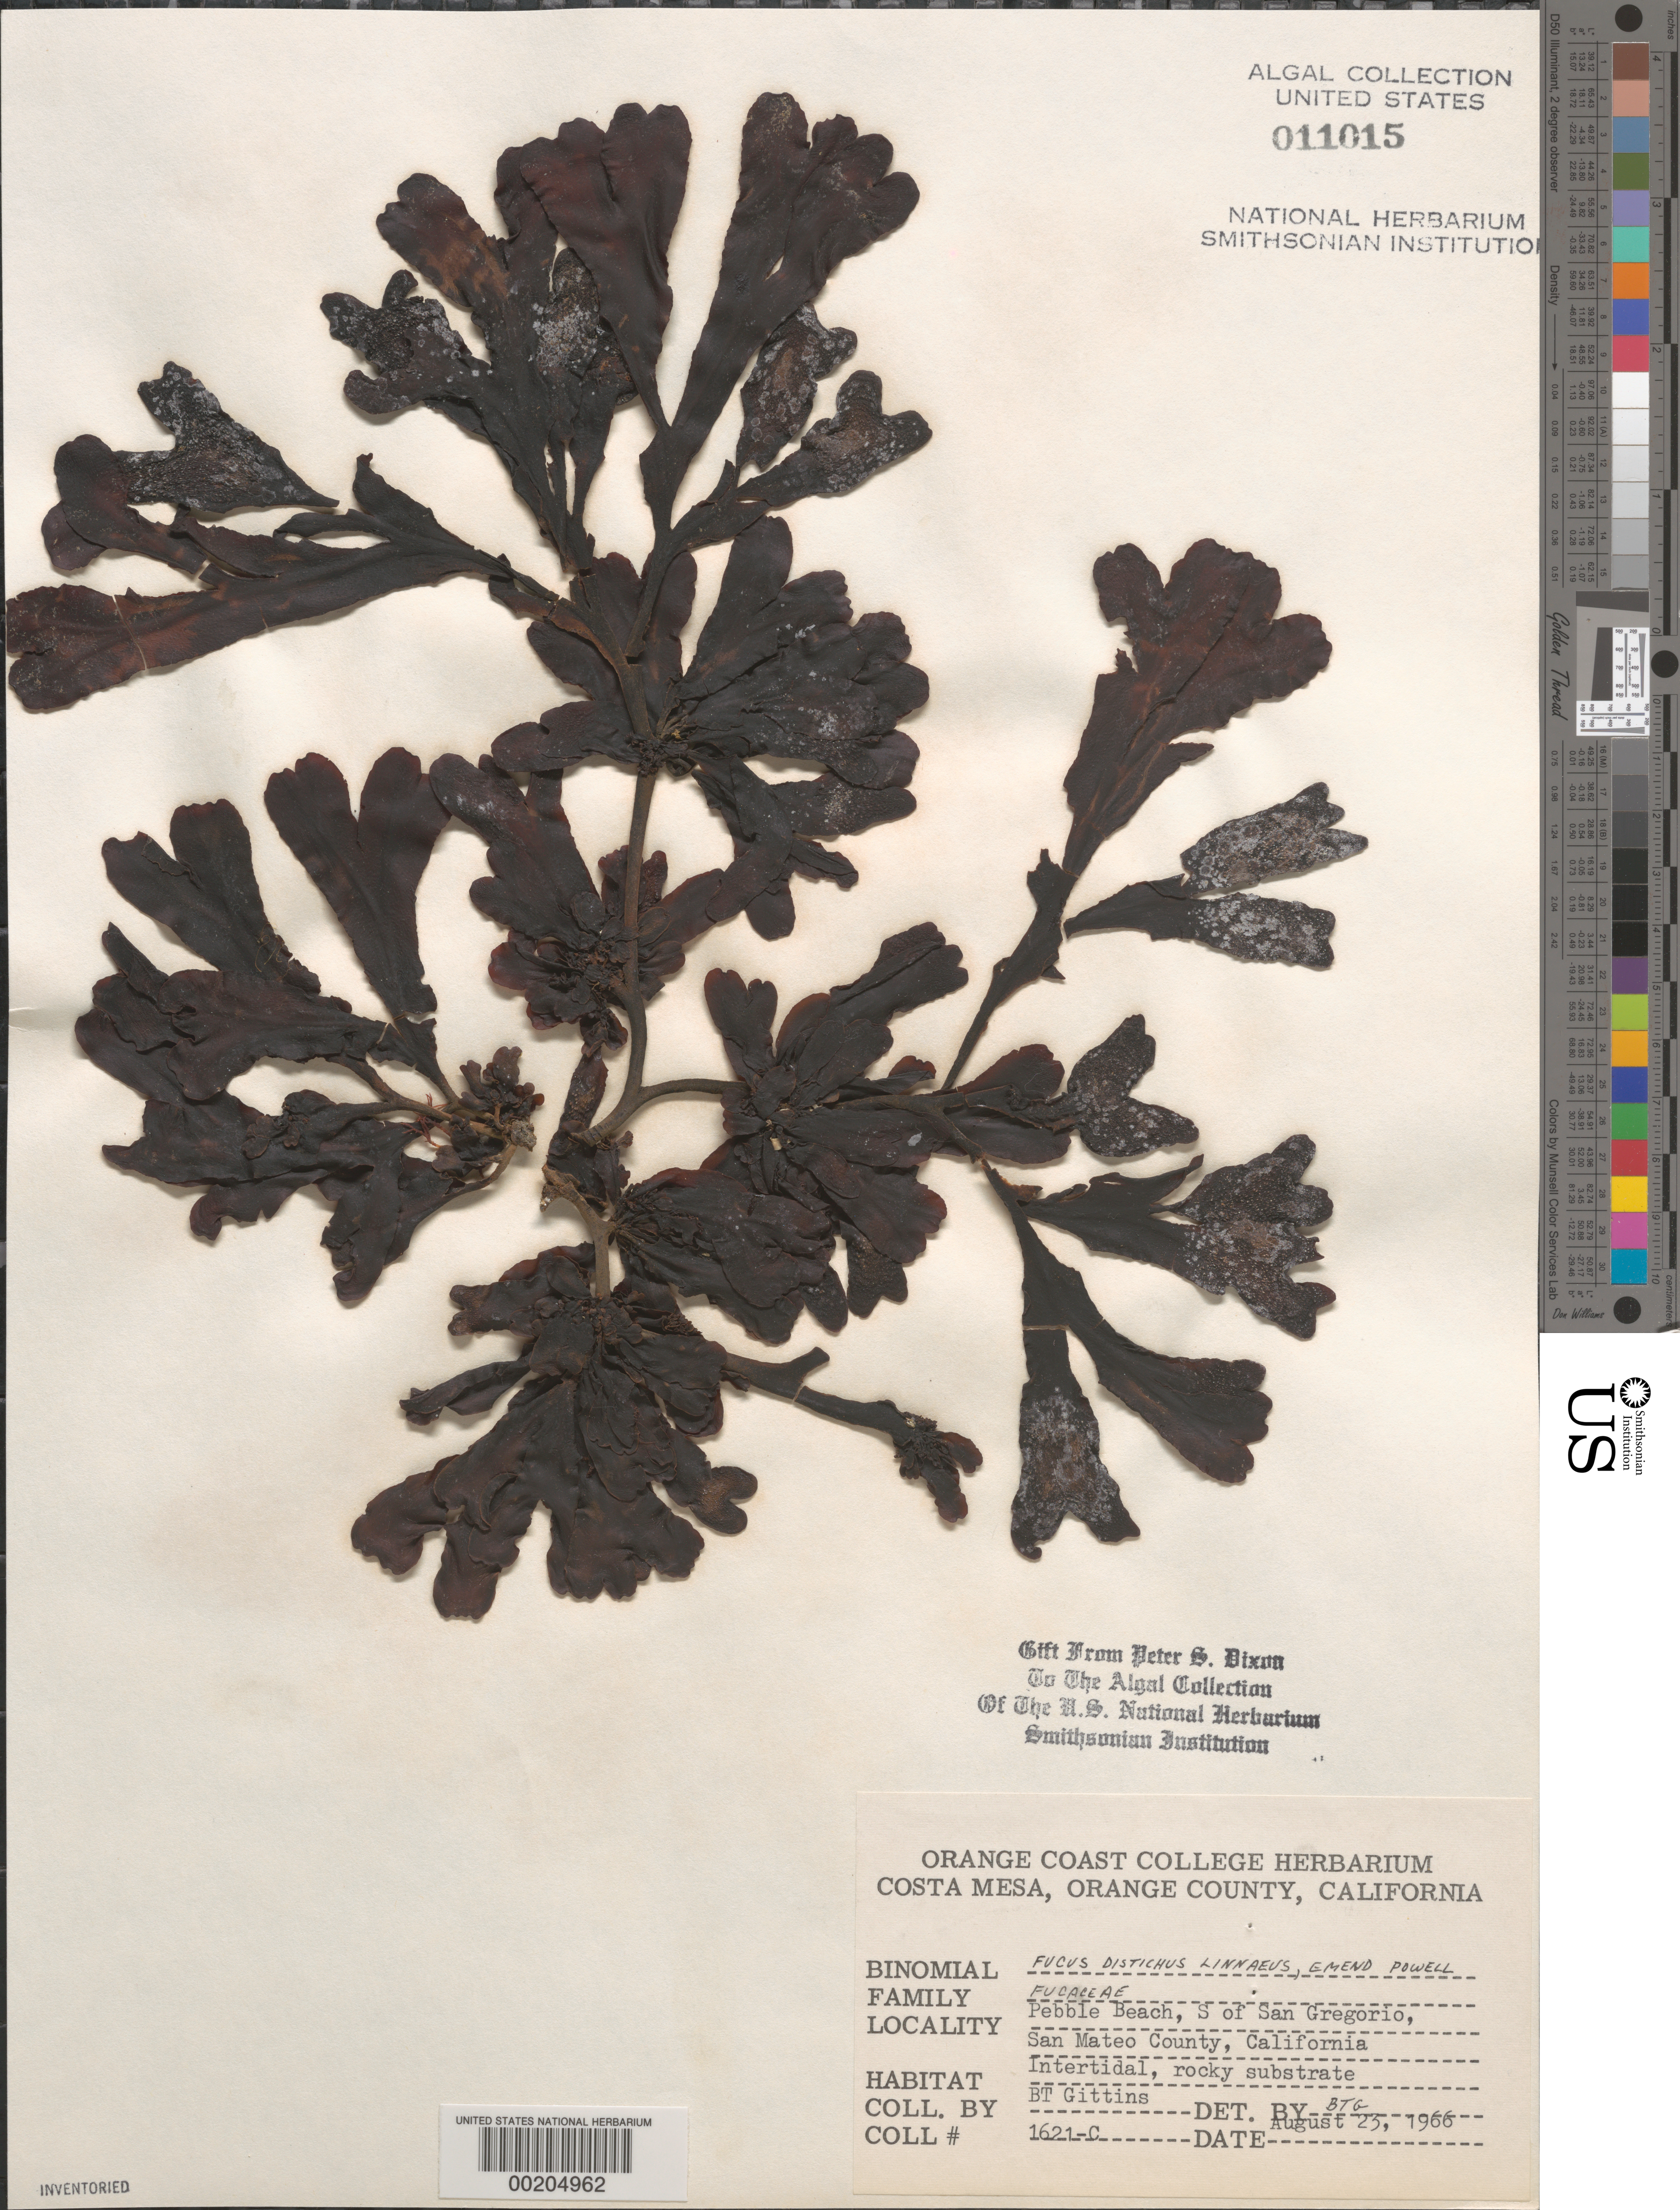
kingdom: Chromista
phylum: Ochrophyta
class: Phaeophyceae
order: Fucales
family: Fucaceae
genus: Fucus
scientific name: Fucus distichus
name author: L.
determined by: Gittins, B. T.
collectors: B. Gittins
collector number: Btg 1621-c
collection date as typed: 23 Aug 1966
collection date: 1966-08-23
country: United States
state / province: California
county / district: San Mateo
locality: Pebble Beach, south of San Gregorio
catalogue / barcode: US 11015